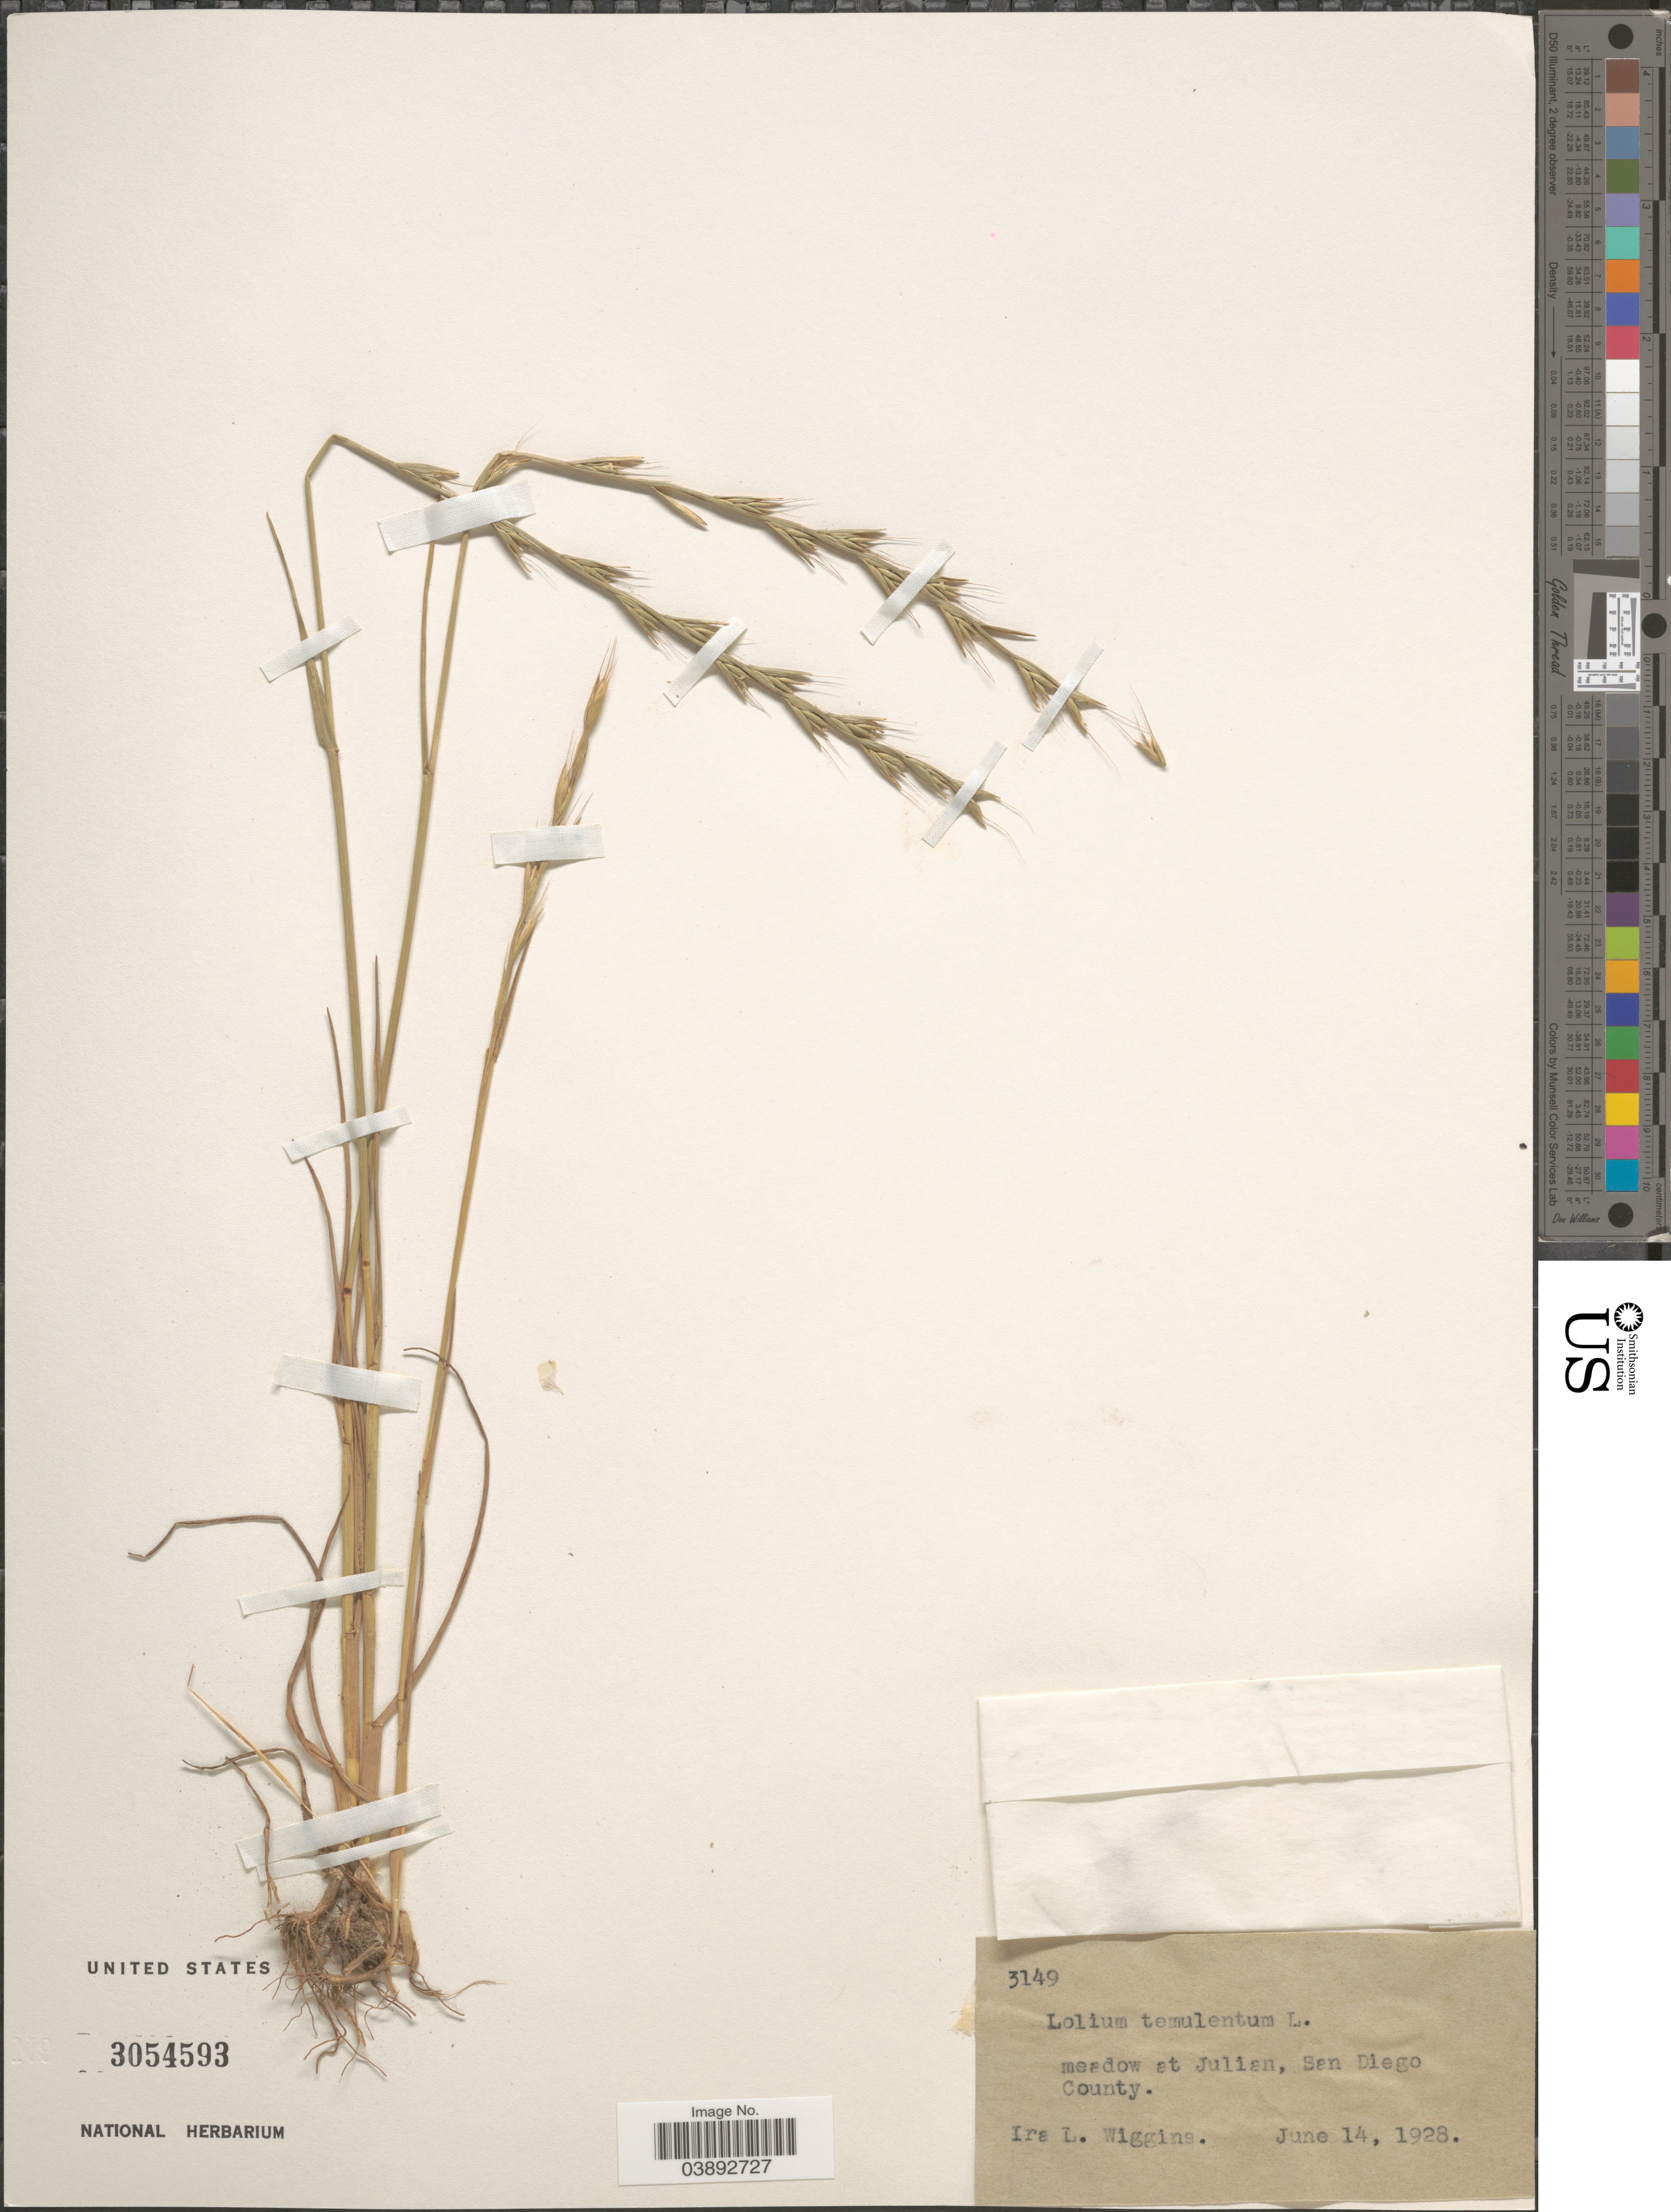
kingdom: Plantae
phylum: Tracheophyta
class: Liliopsida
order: Poales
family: Poaceae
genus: Lolium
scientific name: Lolium temulentum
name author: L.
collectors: I. L. Wiggins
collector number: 3149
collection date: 1928-06-14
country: United States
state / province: California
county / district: San Diego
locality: Meadow at Julian, San Diego County.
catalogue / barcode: US 3054593